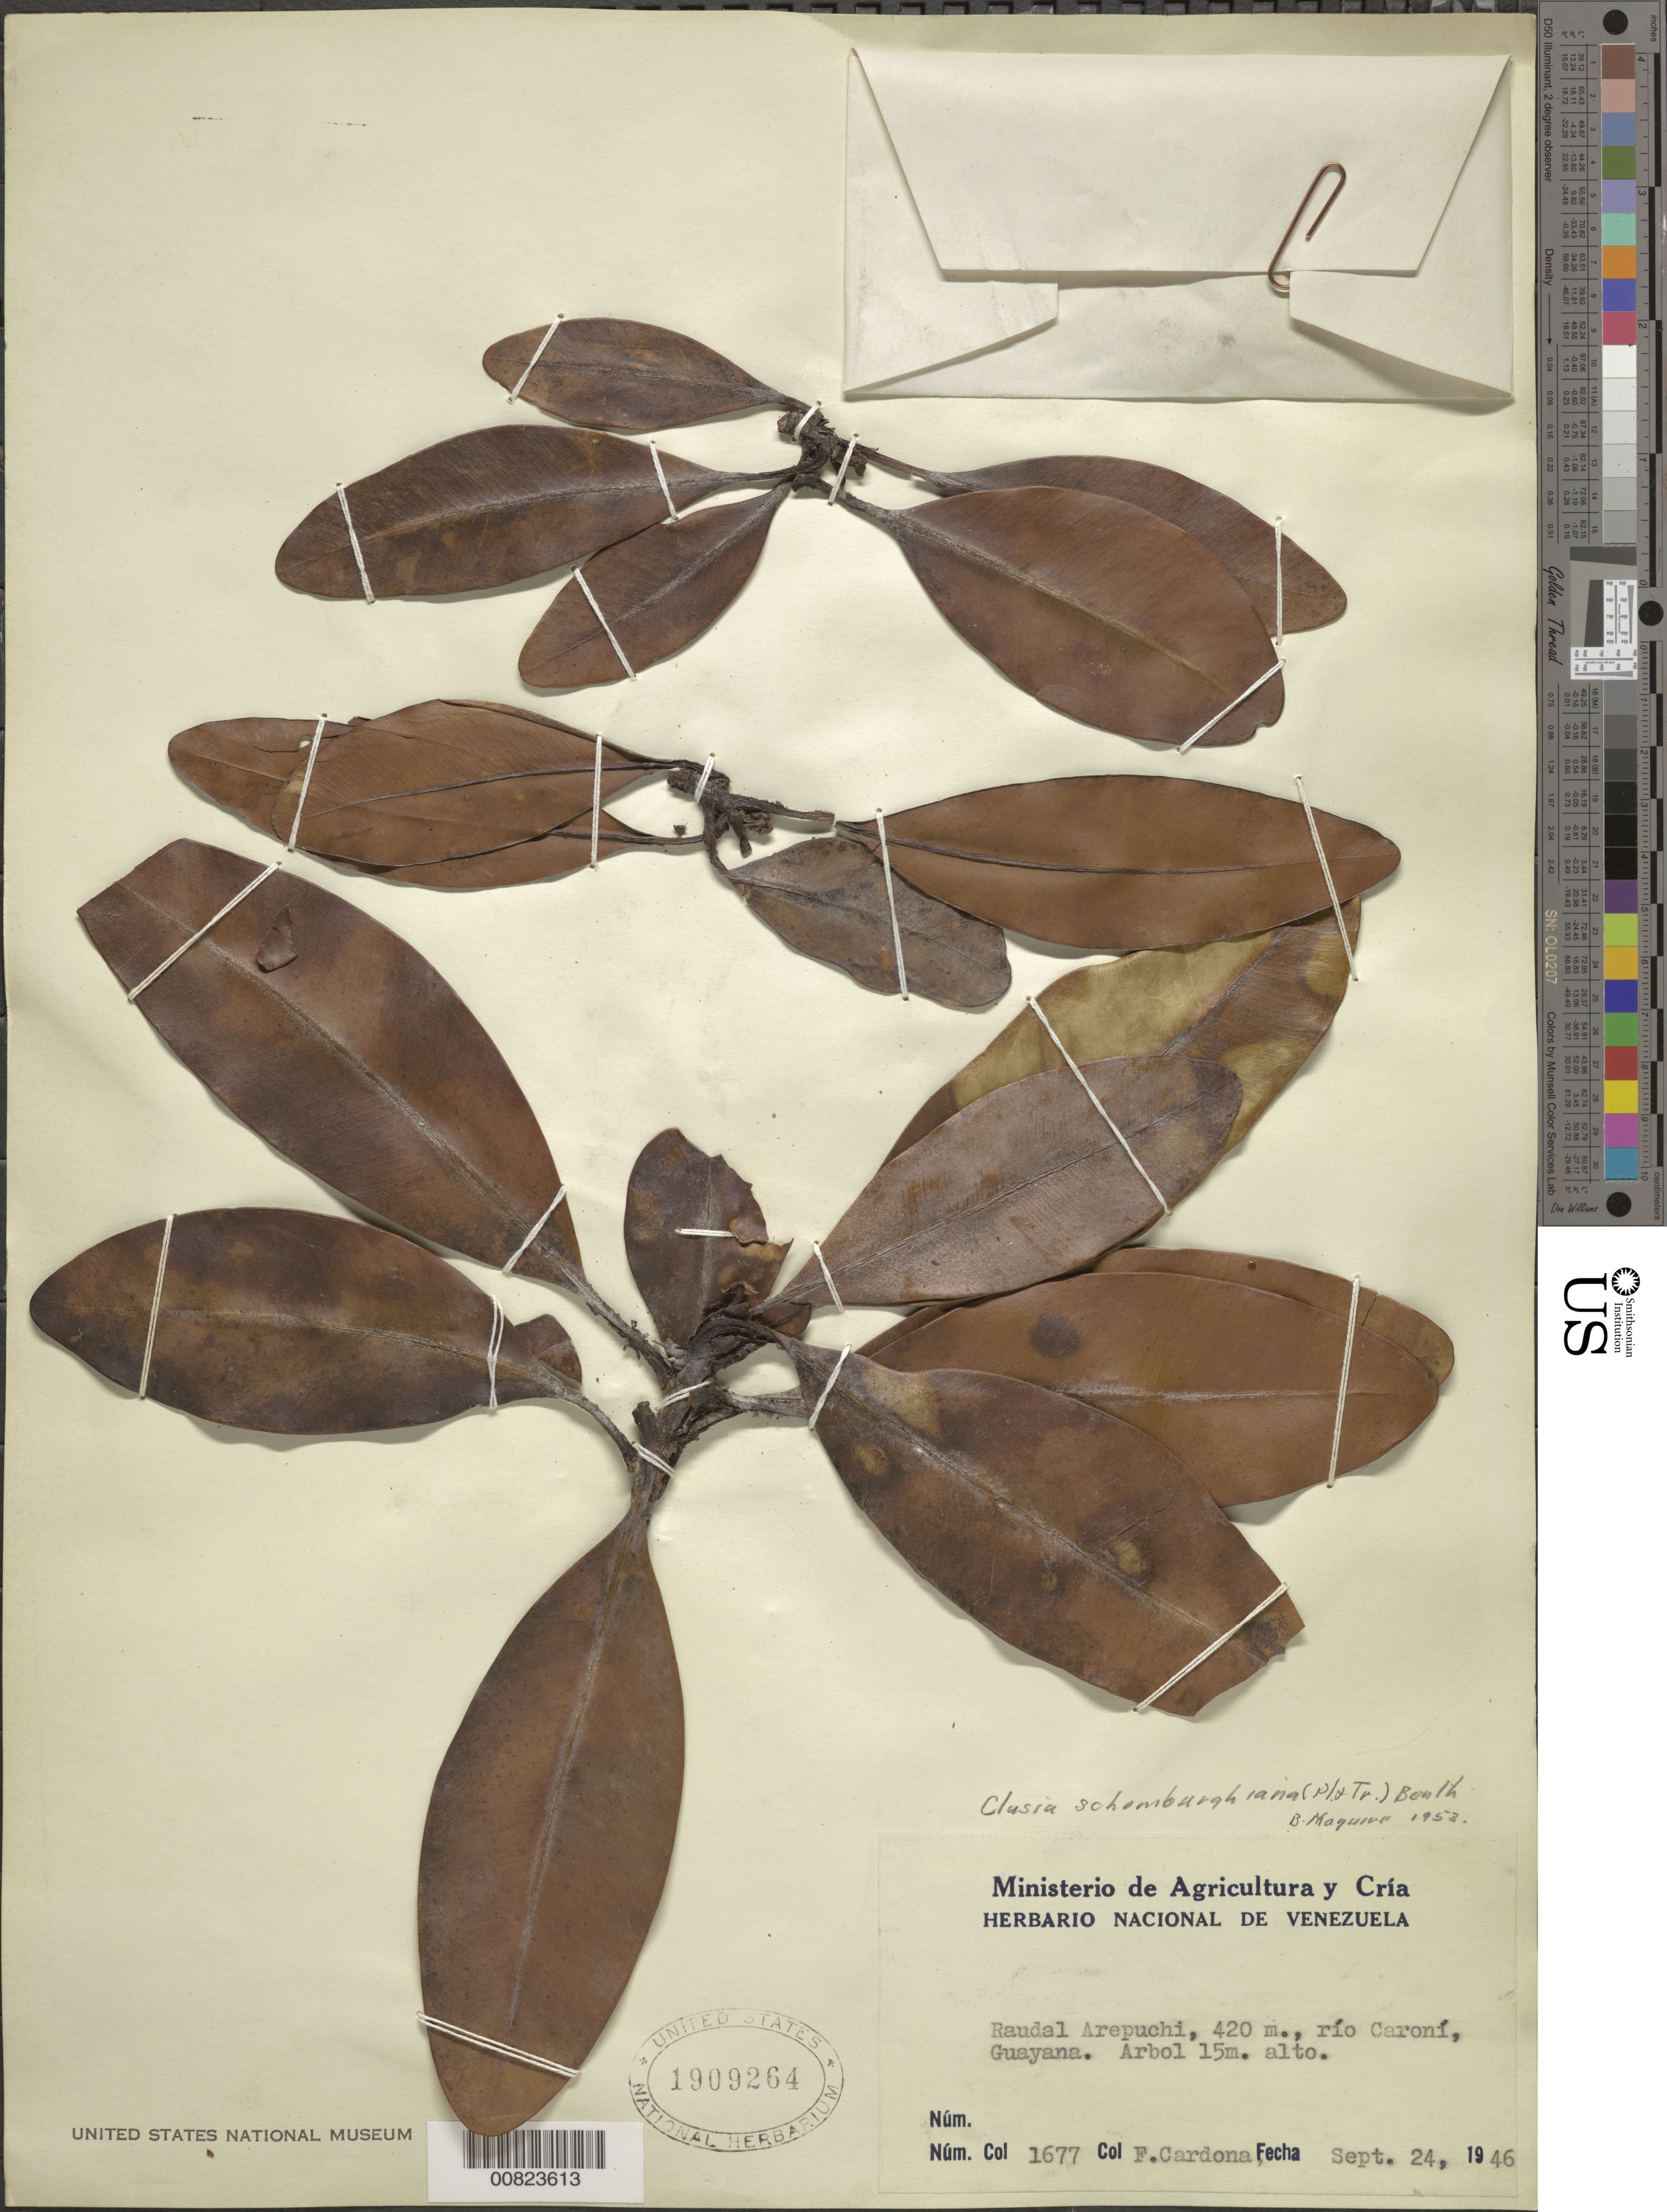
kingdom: Plantae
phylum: Tracheophyta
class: Magnoliopsida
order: Malpighiales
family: Clusiaceae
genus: Clusia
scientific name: Clusia schomburgkiana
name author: (Planch. & Triana) Benth. ex Engl.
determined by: Maguire, Bassett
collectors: F. Cardona Puig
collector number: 1677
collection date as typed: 24-Sep-46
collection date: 1946-09-24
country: Venezuela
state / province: Bolívar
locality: Río Caroní, cerca de la boca Icabarú (Guayana)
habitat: Raudal Arepuchi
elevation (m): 420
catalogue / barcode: US 1909264